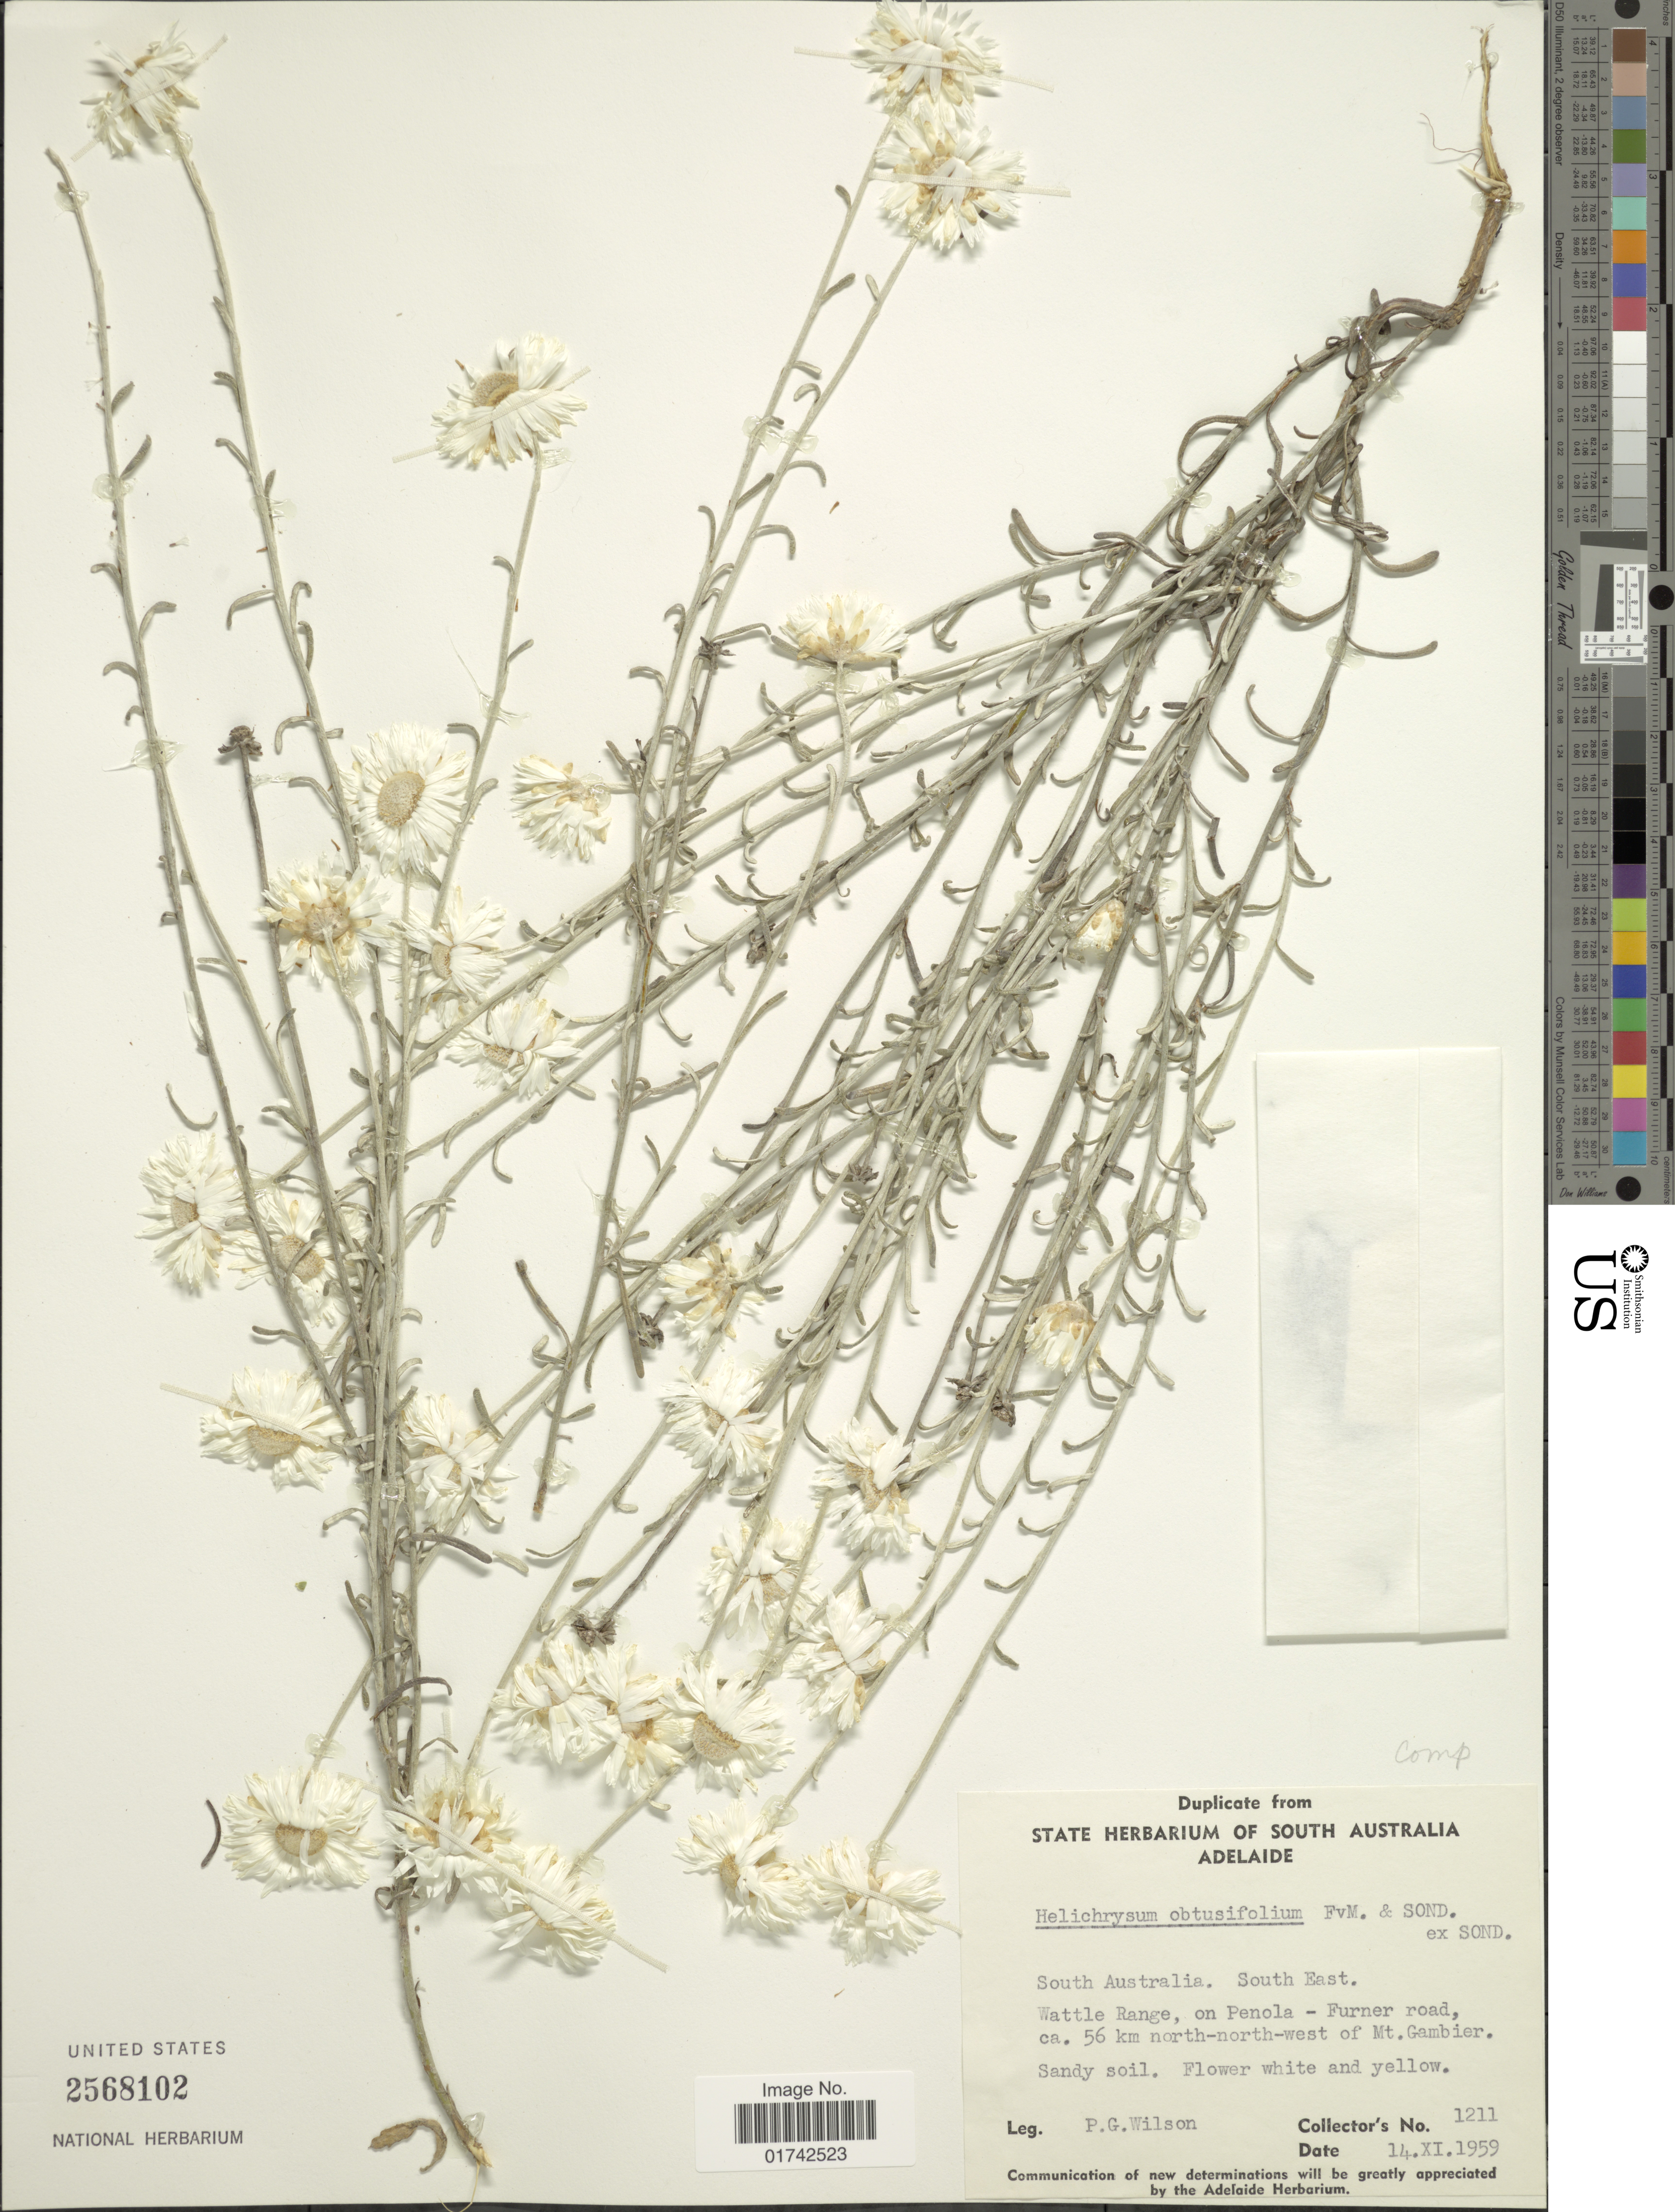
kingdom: Plantae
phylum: Tracheophyta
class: Magnoliopsida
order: Asterales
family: Asteraceae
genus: Helichrysum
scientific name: Helichrysum obtusifolium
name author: Sond.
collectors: P. Wilson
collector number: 1211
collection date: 1959-11-14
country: Australia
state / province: South Australia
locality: South East. Wattle Range, on Penola - Furner Road ca. 56 km north-north-west of Mt. Gambier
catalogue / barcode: US 2568102